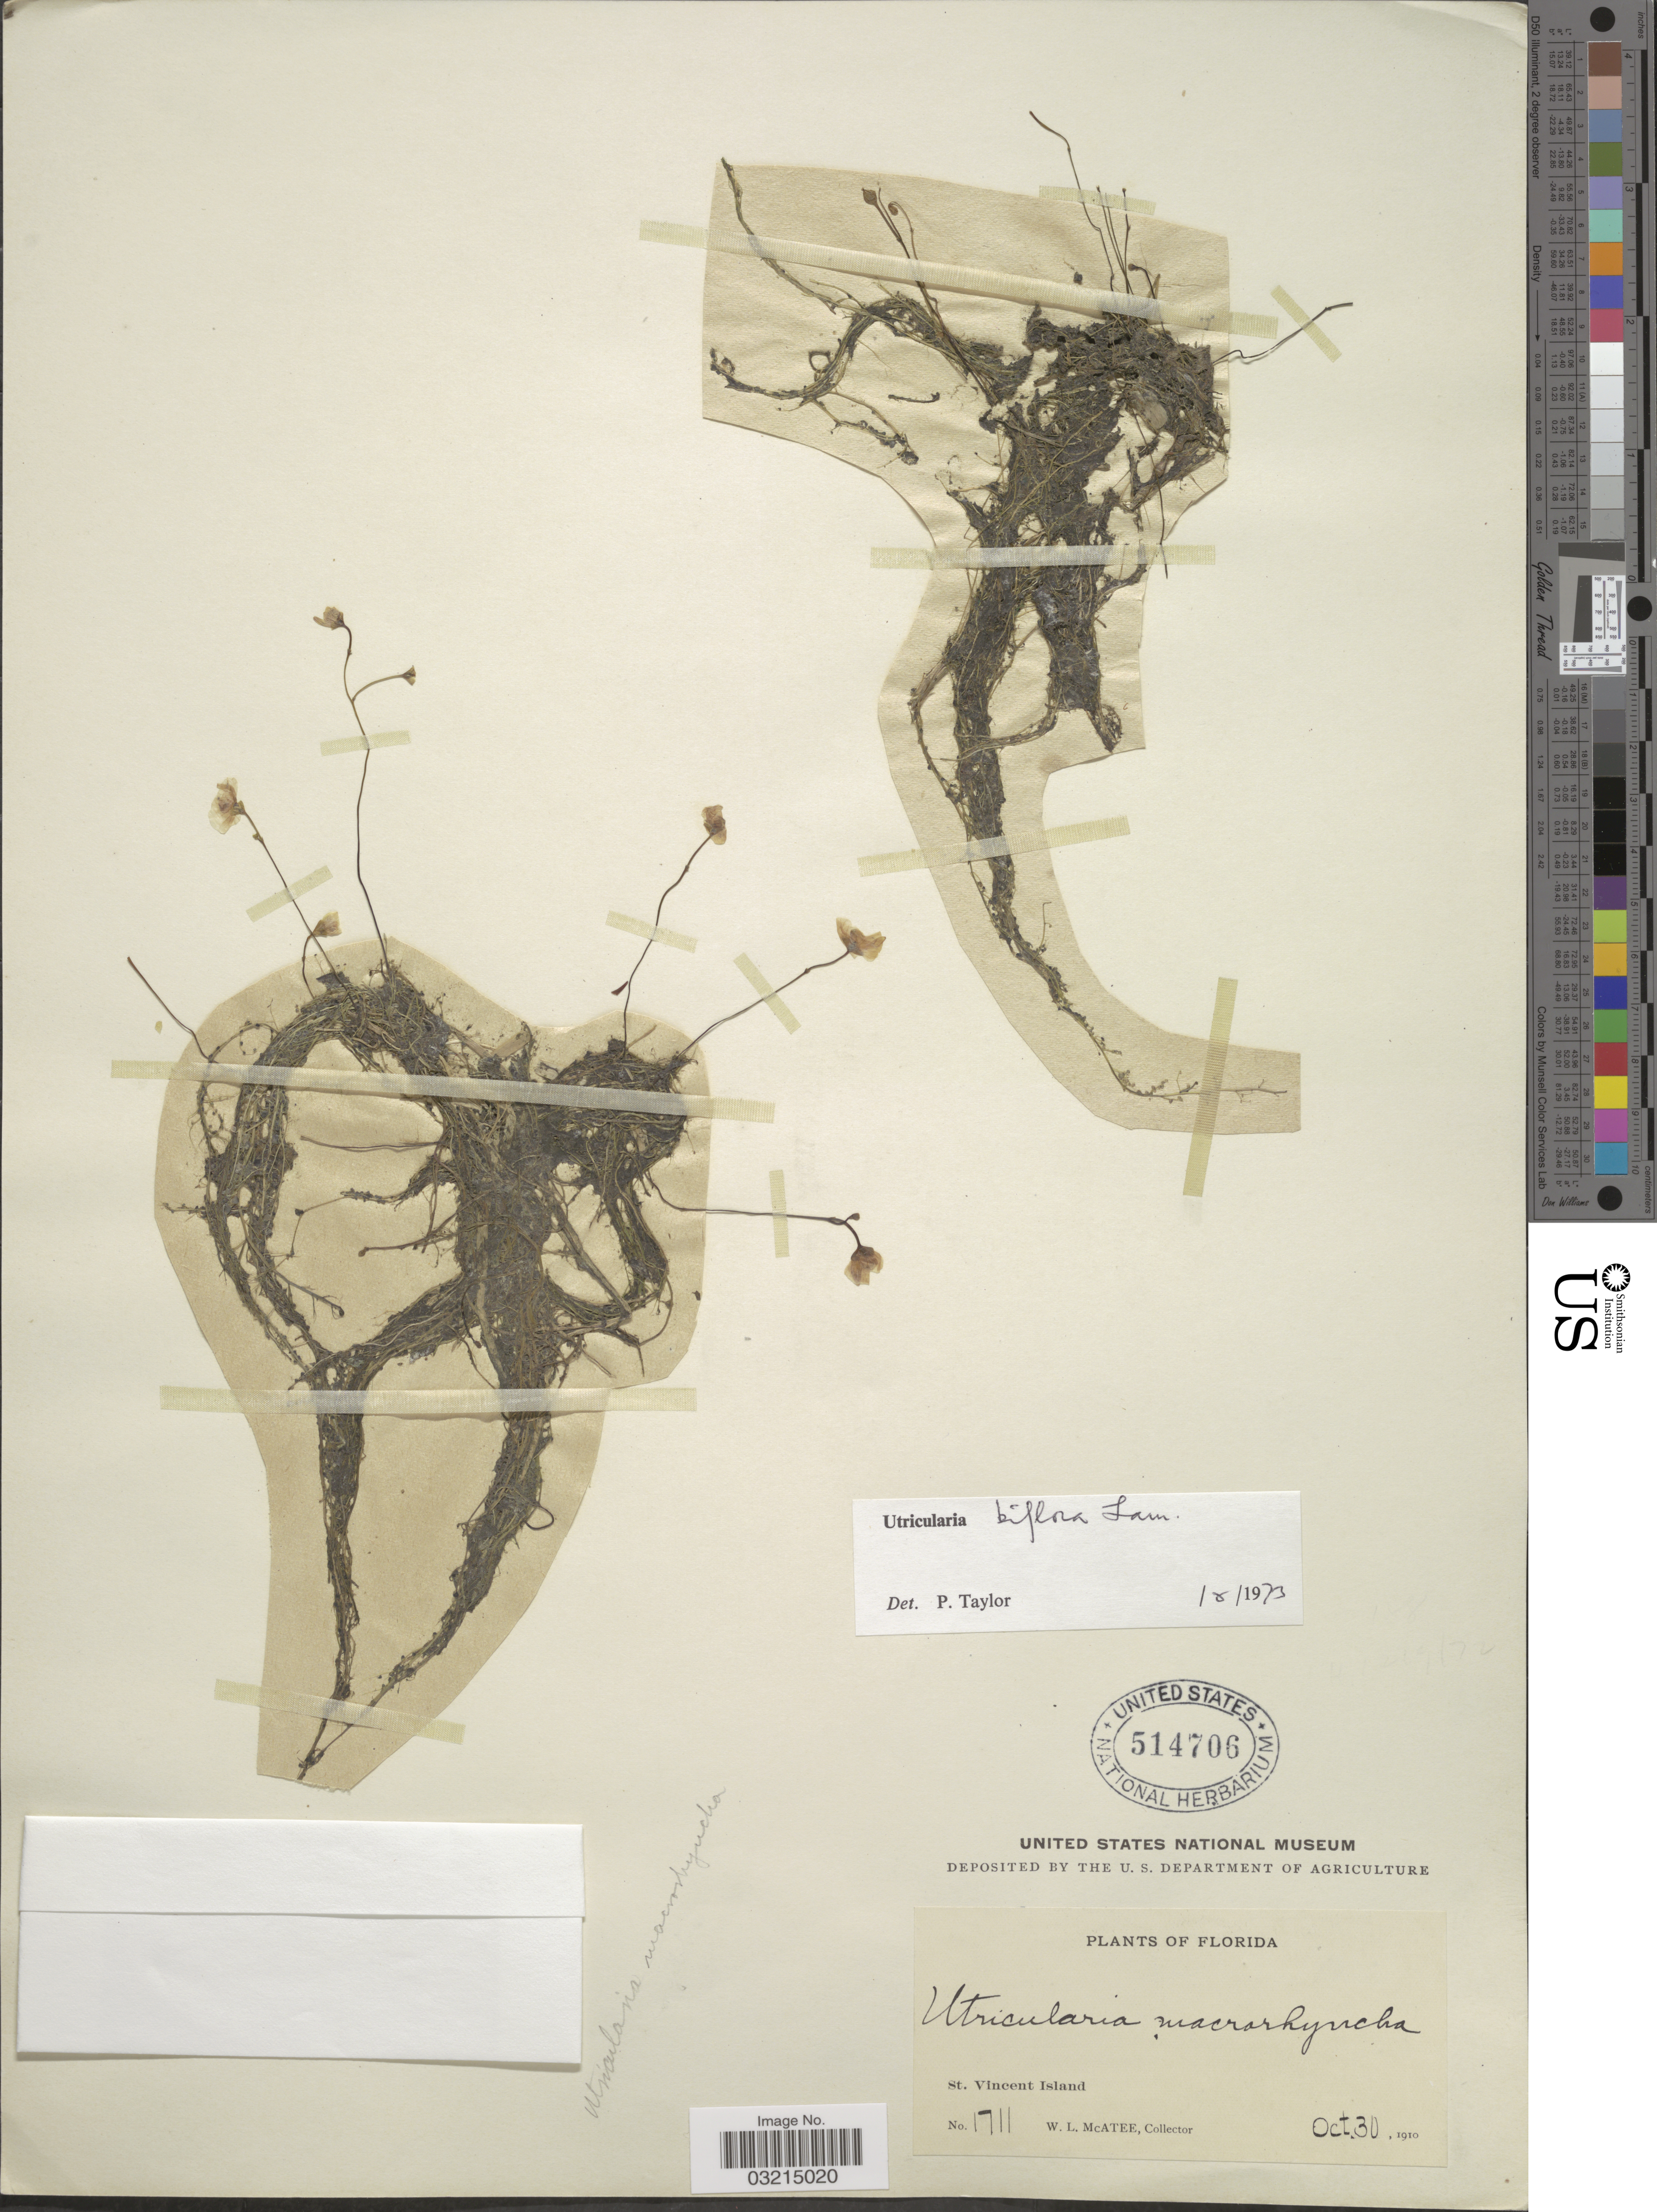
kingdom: Plantae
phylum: Tracheophyta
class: Magnoliopsida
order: Lamiales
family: Lentibulariaceae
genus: Utricularia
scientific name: Utricularia biflora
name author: Lam.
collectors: W. McAtee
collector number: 1711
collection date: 1910-10-30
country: United States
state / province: Florida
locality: St. Vincent Island.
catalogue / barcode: US 514706